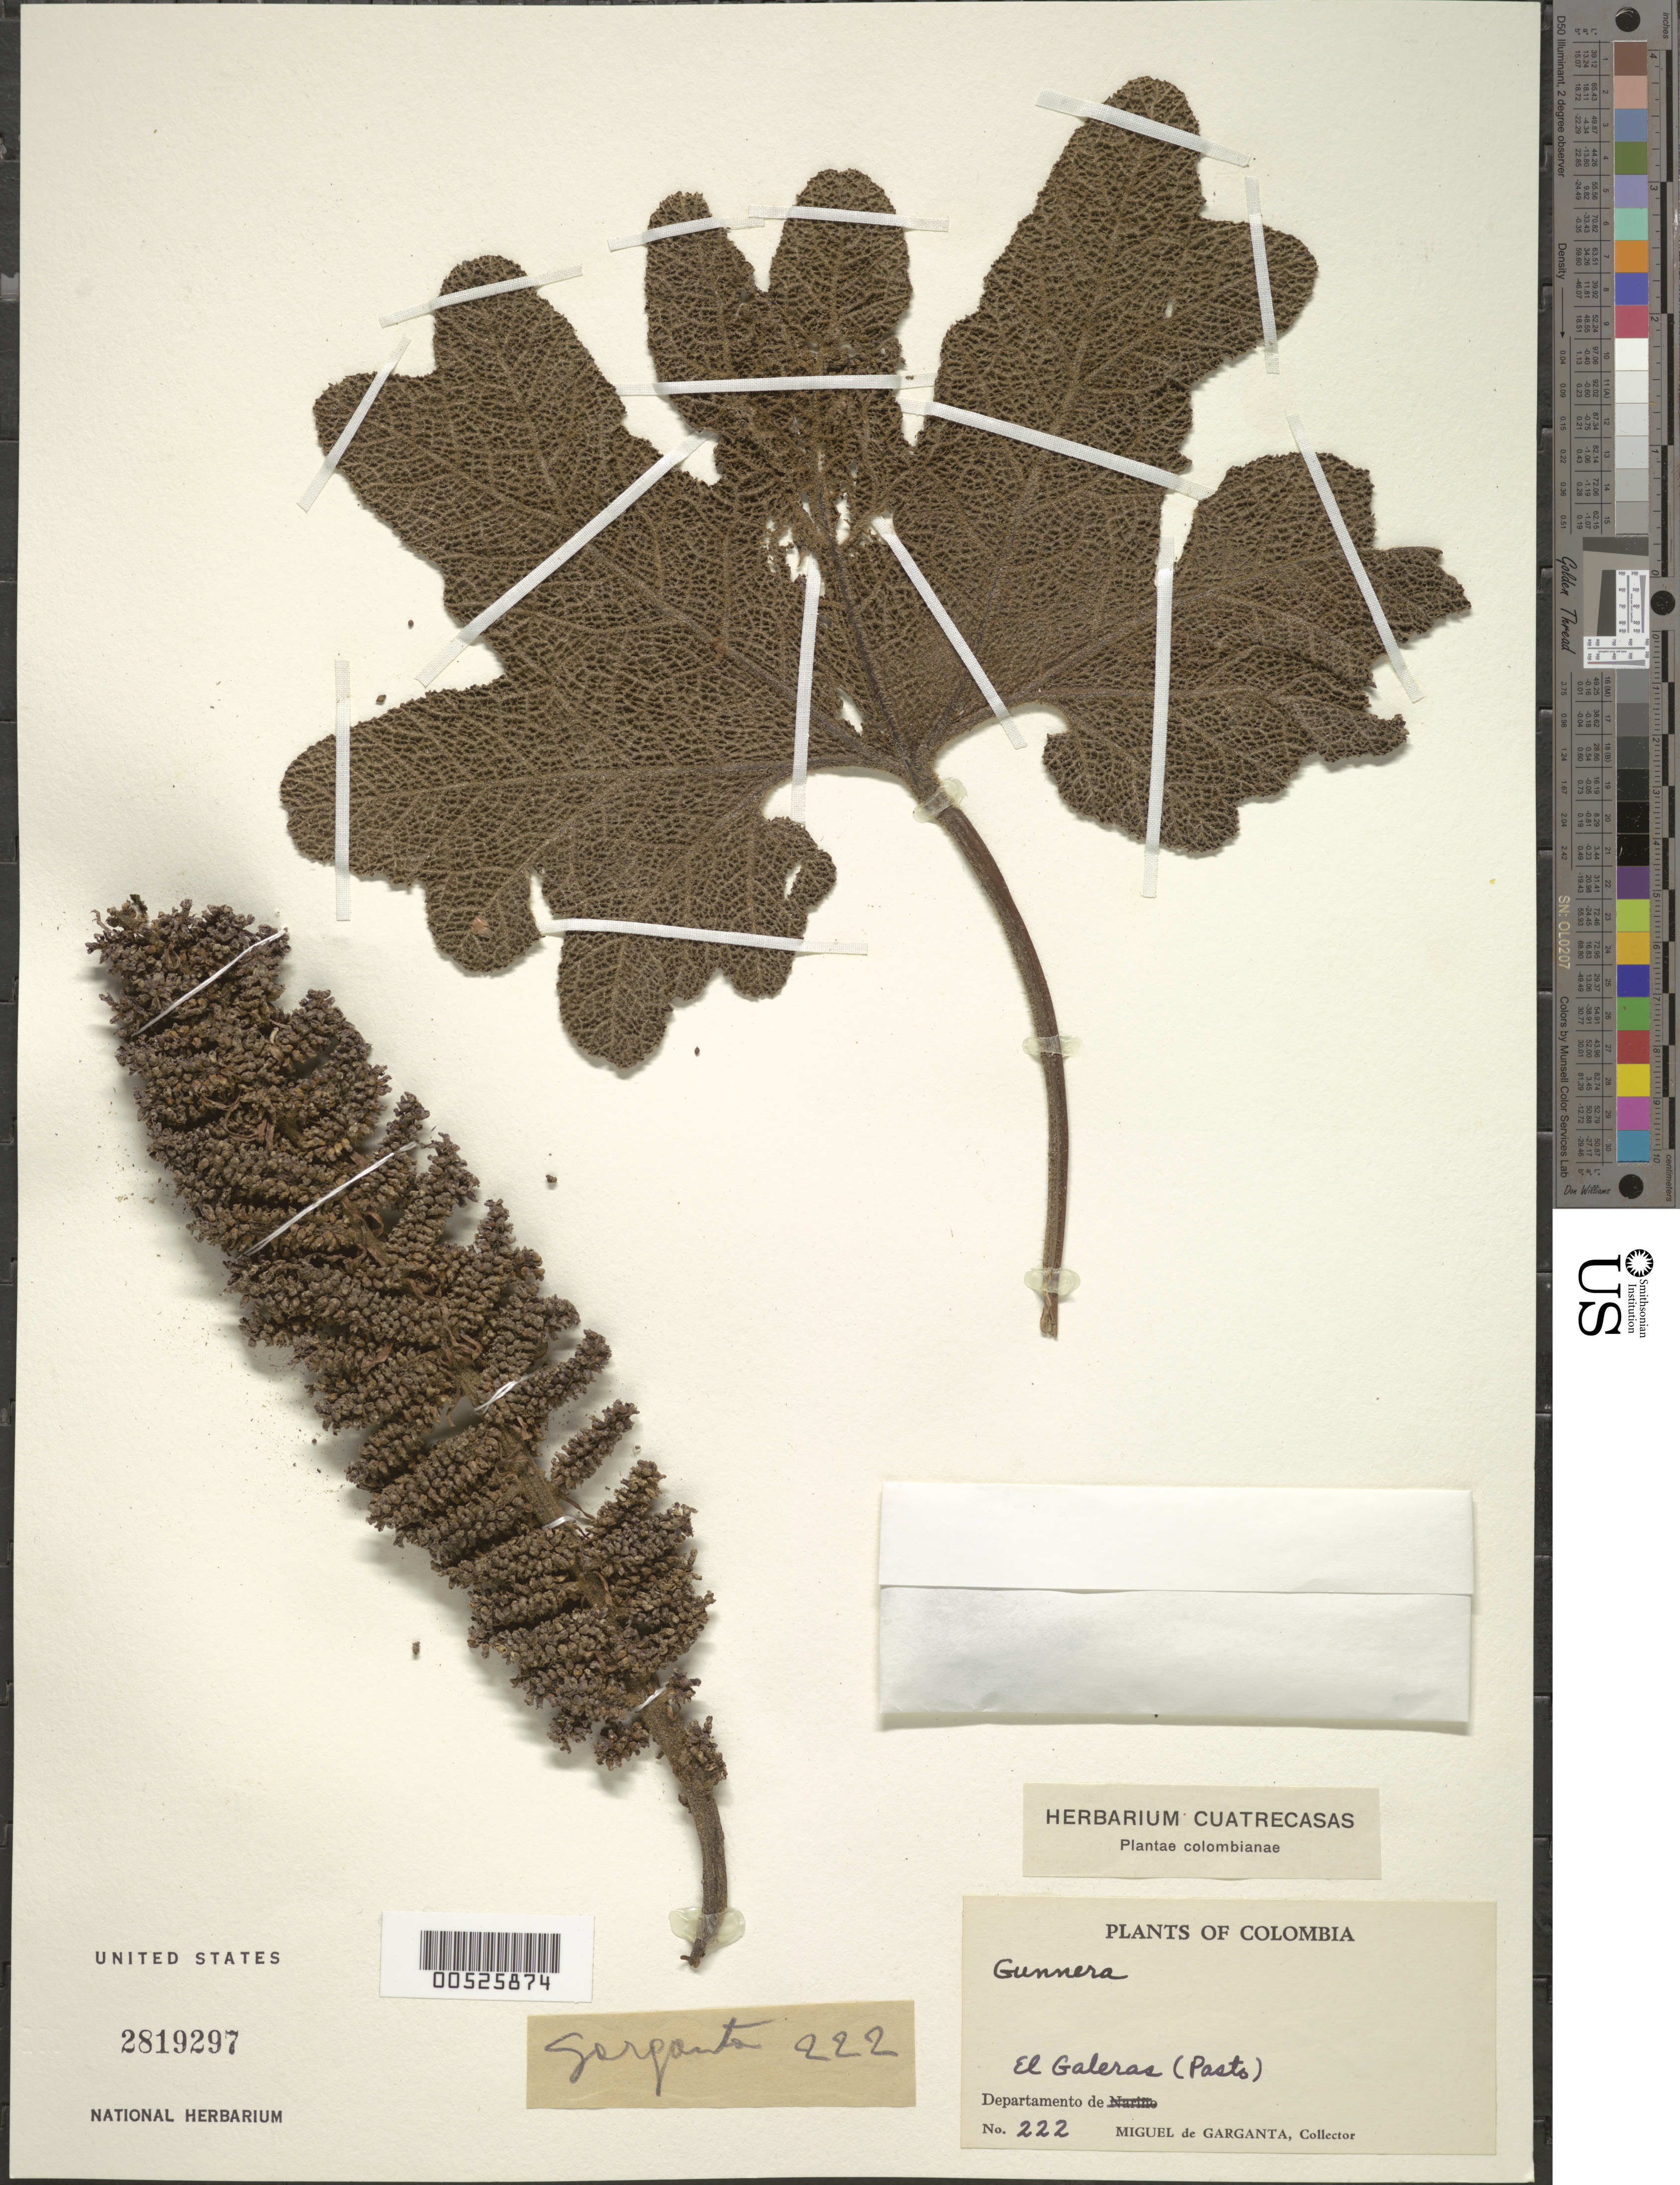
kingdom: Plantae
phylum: Tracheophyta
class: Magnoliopsida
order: Gunnerales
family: Gunneraceae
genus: Gunnera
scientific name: Gunnera sp.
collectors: M. Garganta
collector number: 222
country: Colombia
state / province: Nariño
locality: El Galeras (Pasto)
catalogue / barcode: US 2819297